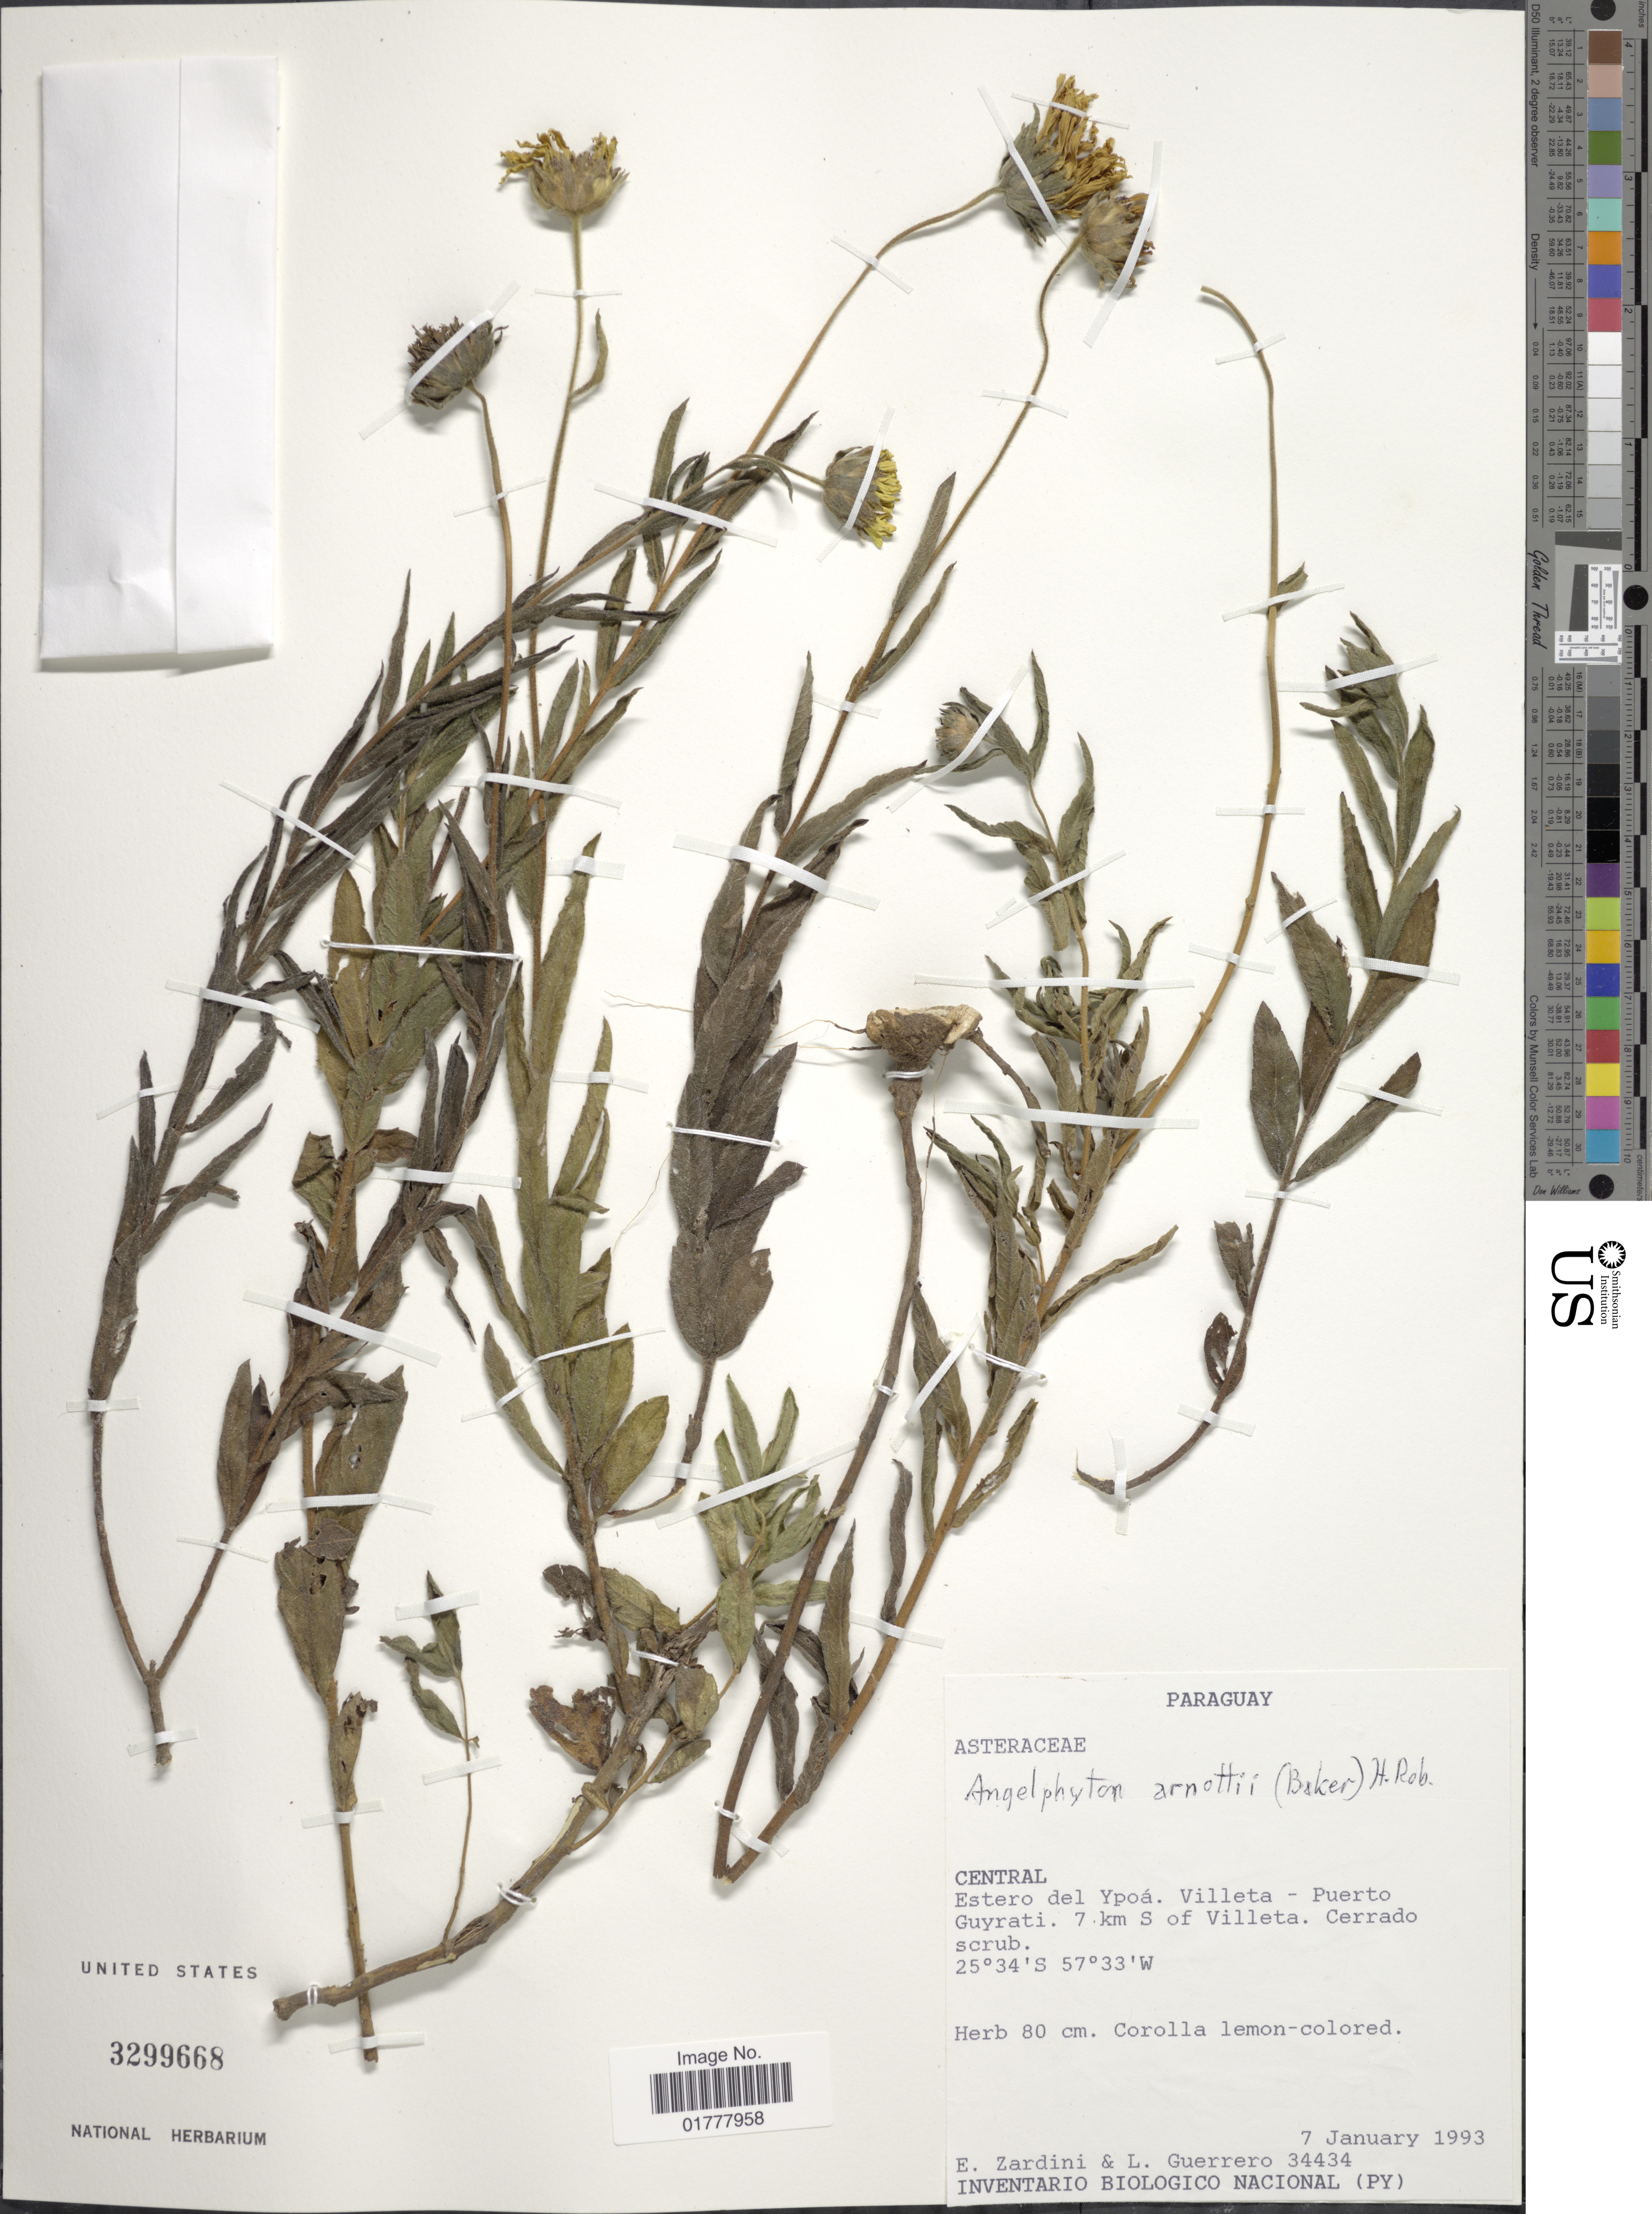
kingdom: Plantae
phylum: Tracheophyta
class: Magnoliopsida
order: Asterales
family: Asteraceae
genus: Angelphytum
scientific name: Angelphytum arnottii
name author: (Baker) H. Rob.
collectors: E. M. Zardini & L. Guerrero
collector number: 34434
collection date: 1993-01-07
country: Paraguay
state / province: Central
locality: Central, Estero del Ypoa, Villeta, Puerto Guyrati, 7 km S of Villeta, Cerrado scrub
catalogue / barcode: US 3299668